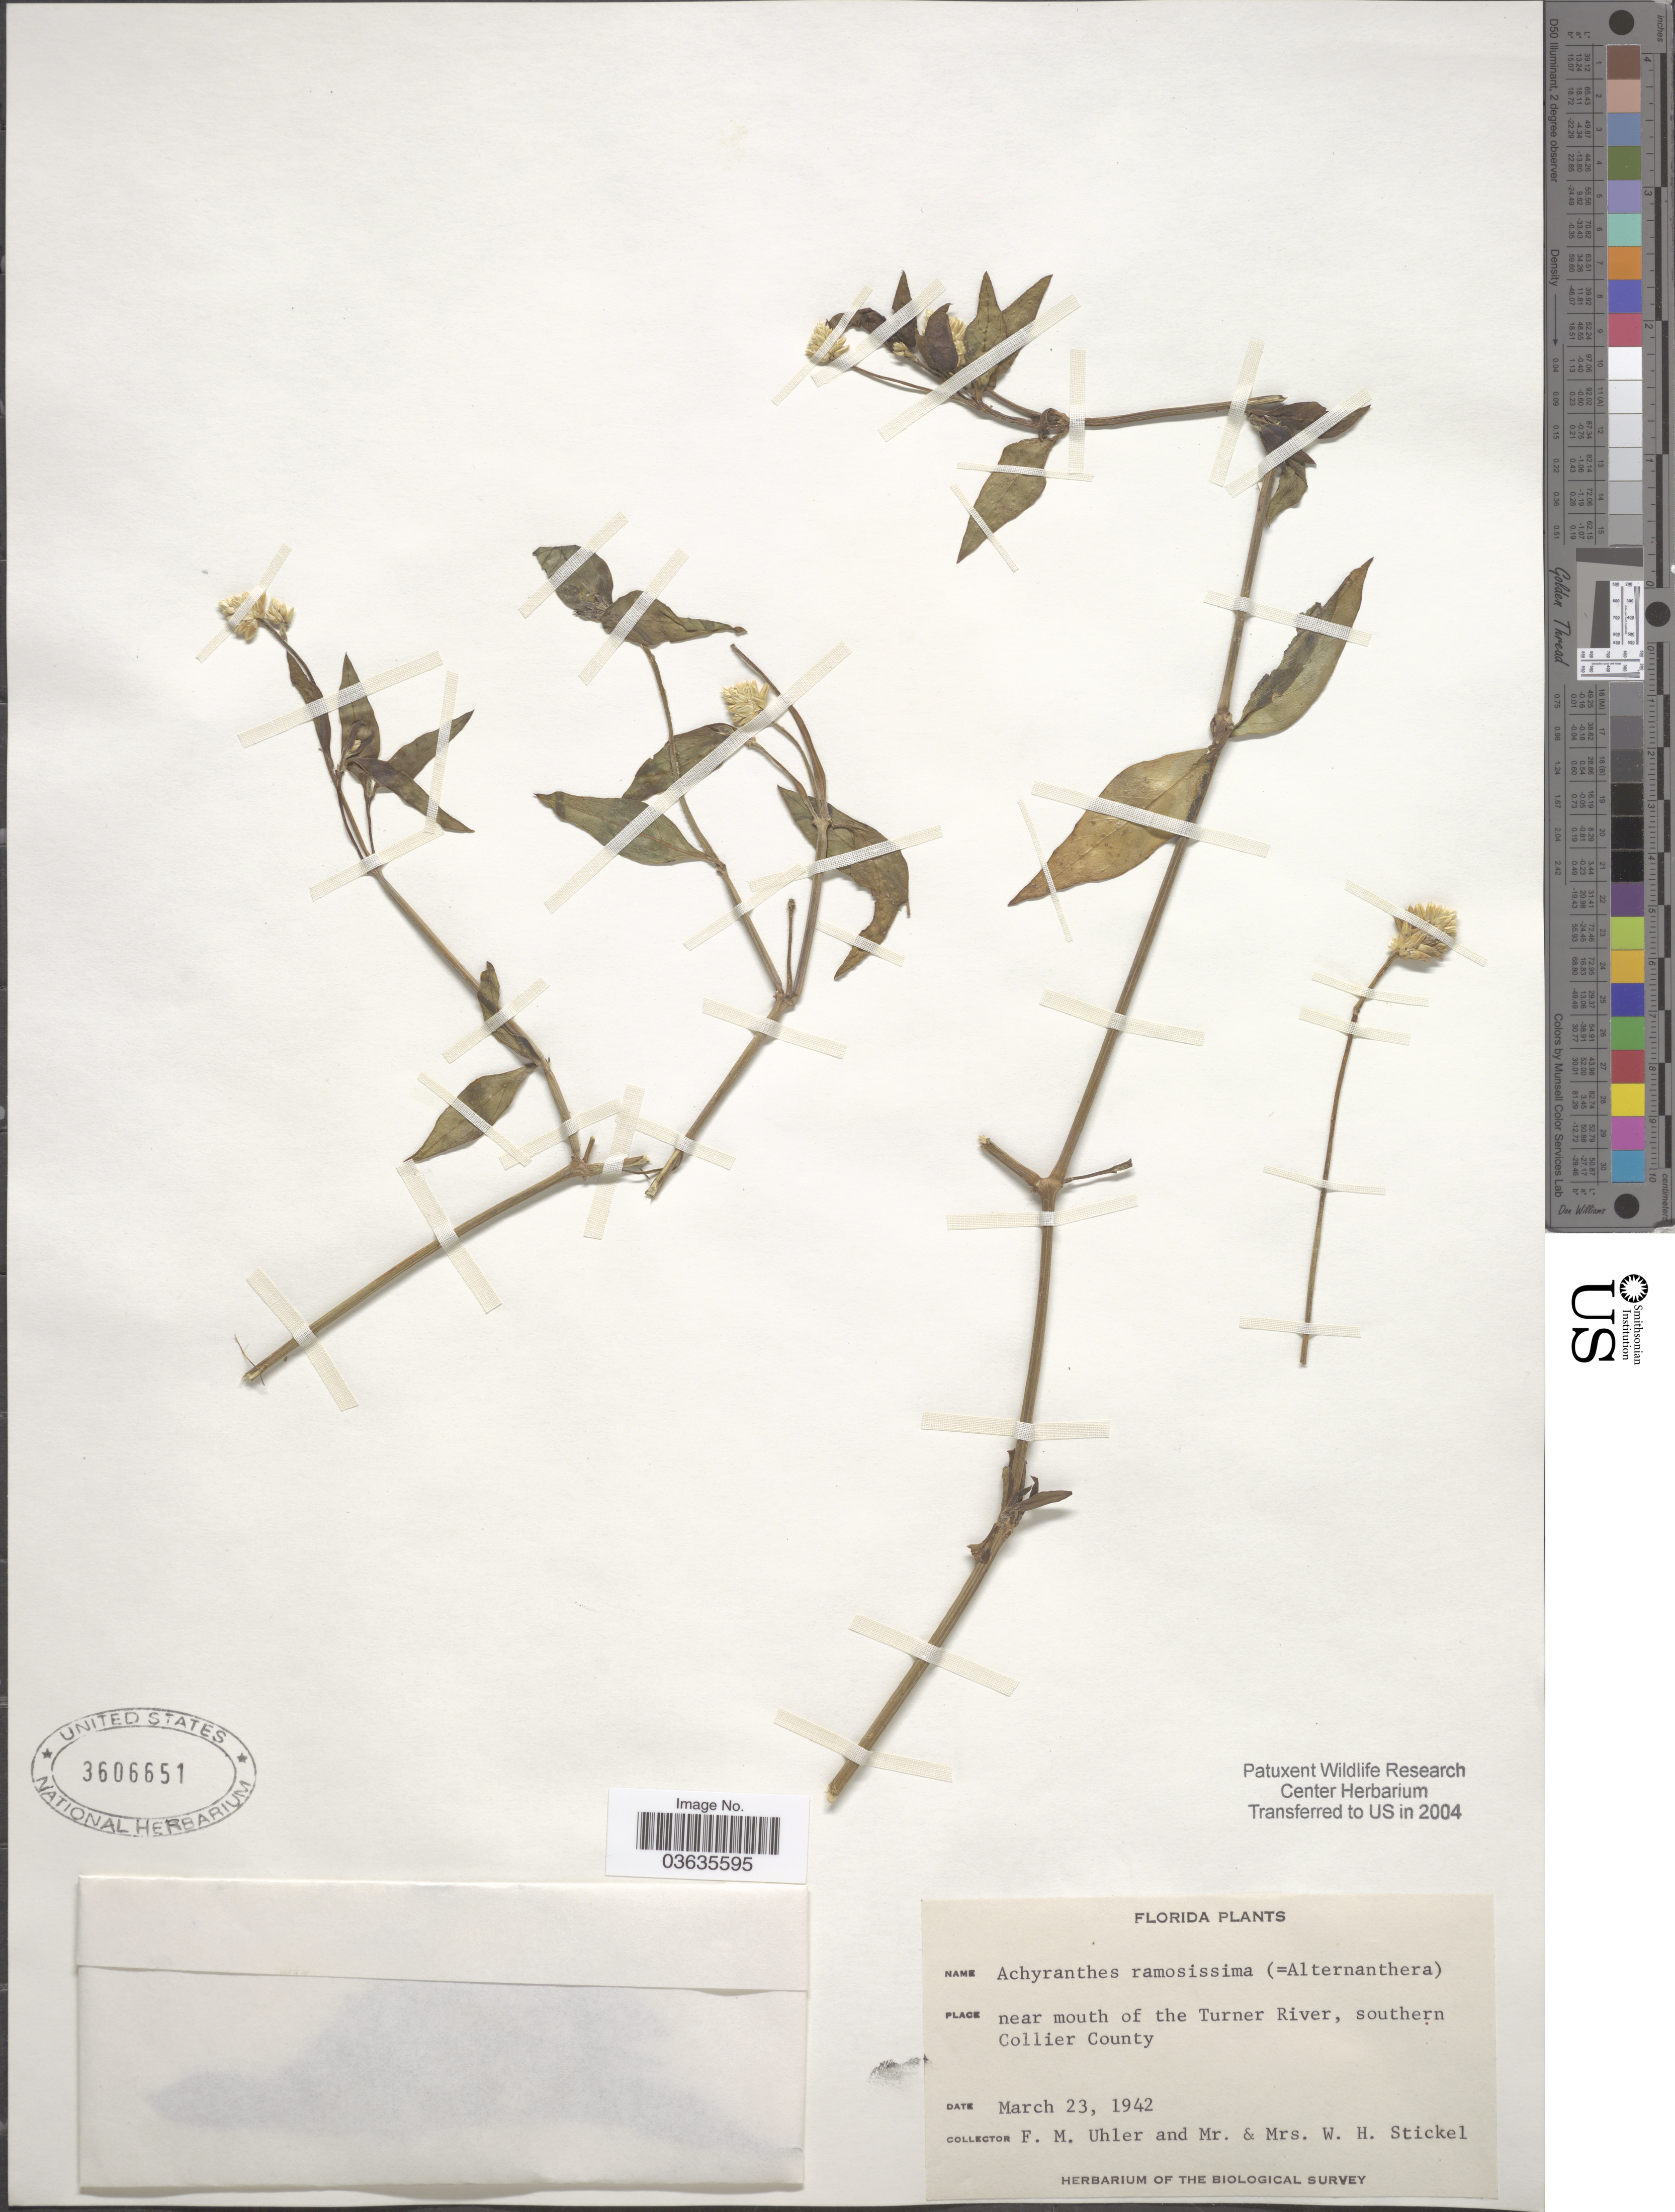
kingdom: Plantae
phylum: Tracheophyta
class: Magnoliopsida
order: Caryophyllales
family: Amaranthaceae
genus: Alternanthera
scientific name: Alternanthera ramosissima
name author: (Mart.) Chodat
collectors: F. M. Uhler, W. Stickel & W. Stickel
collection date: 1942-03-23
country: United States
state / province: Florida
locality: Near mouth of the Turner River, southern Collier County.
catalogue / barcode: US 3606651